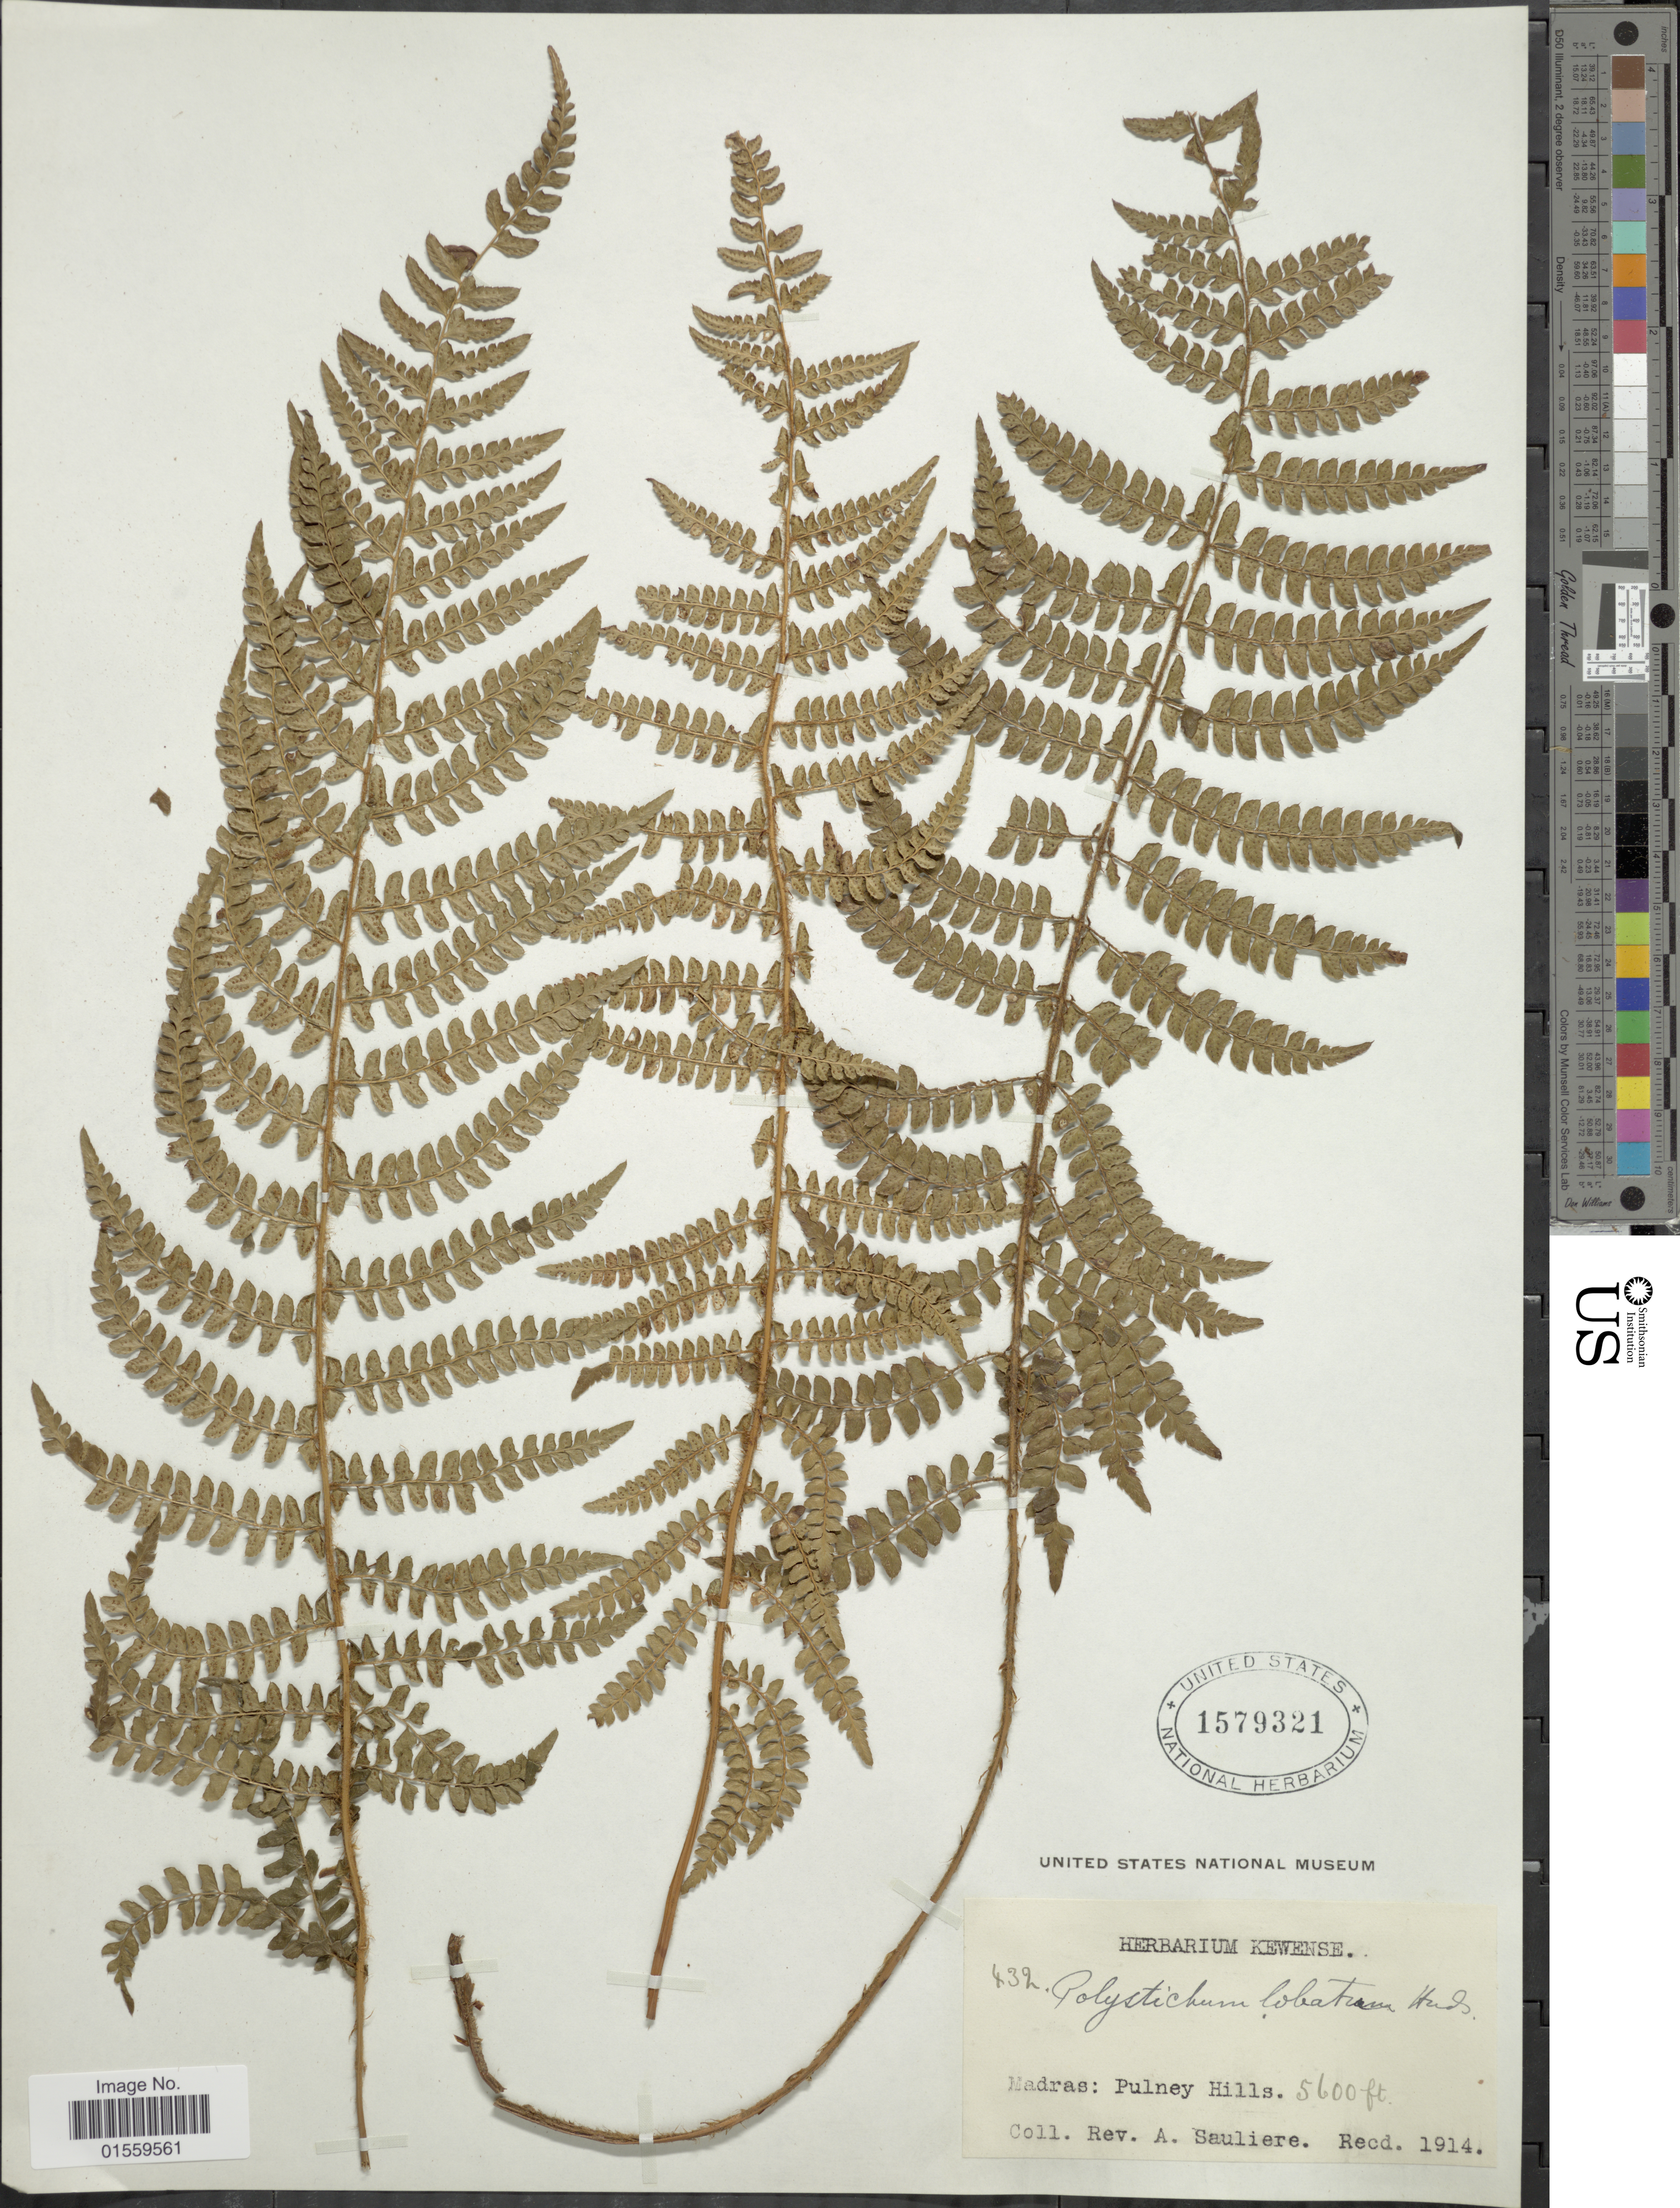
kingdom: Plantae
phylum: Tracheophyta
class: Polypodiopsida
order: Polypodiales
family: Dryopteridaceae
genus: Polystichum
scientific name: Polystichum setiferum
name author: (Forssk.) Moore ex Woynar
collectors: A. Sauliere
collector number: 432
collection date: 1914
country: India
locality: Madras: Pulney Hills.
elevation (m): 1707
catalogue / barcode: US 1579321